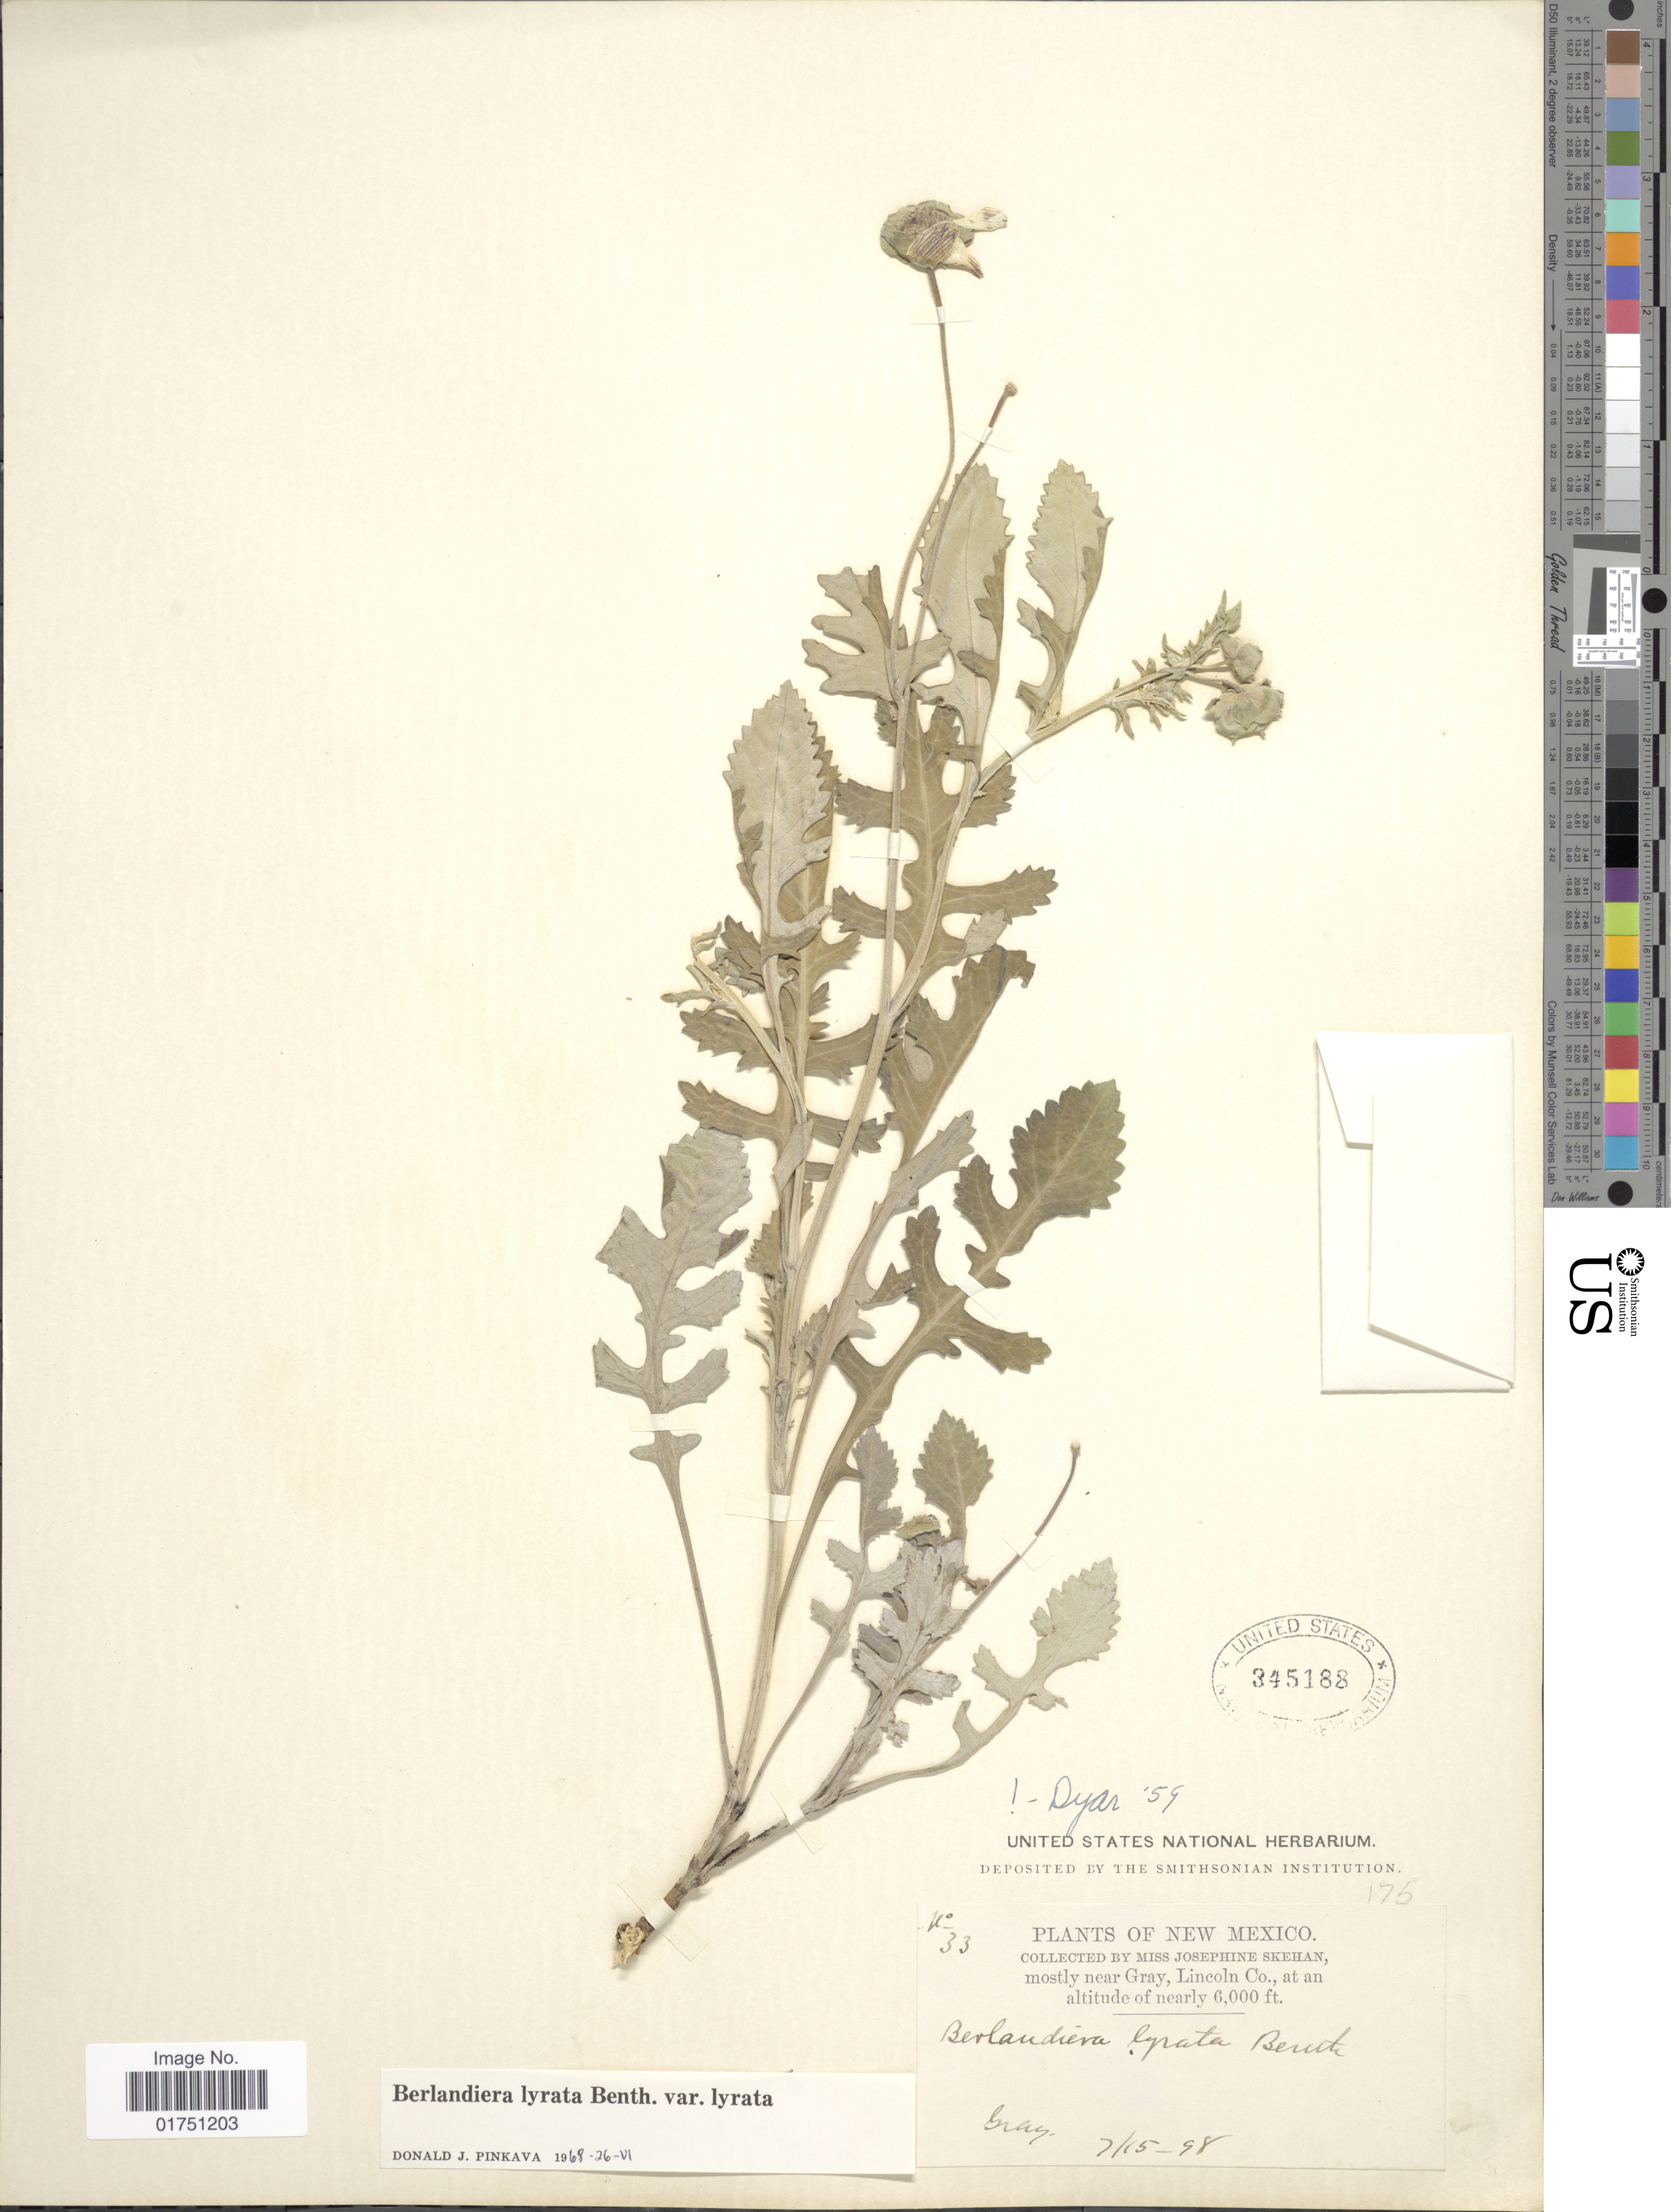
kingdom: Plantae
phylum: Tracheophyta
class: Magnoliopsida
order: Asterales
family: Asteraceae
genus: Berlandiera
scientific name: Berlandiera lyrata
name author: Benth.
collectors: J. Skehan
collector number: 33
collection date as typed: Transcribed d/m/y: 15/7/98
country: United States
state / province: New Mexico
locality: Mostly near Gray, Lincoln Co.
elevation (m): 1829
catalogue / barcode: US 345188